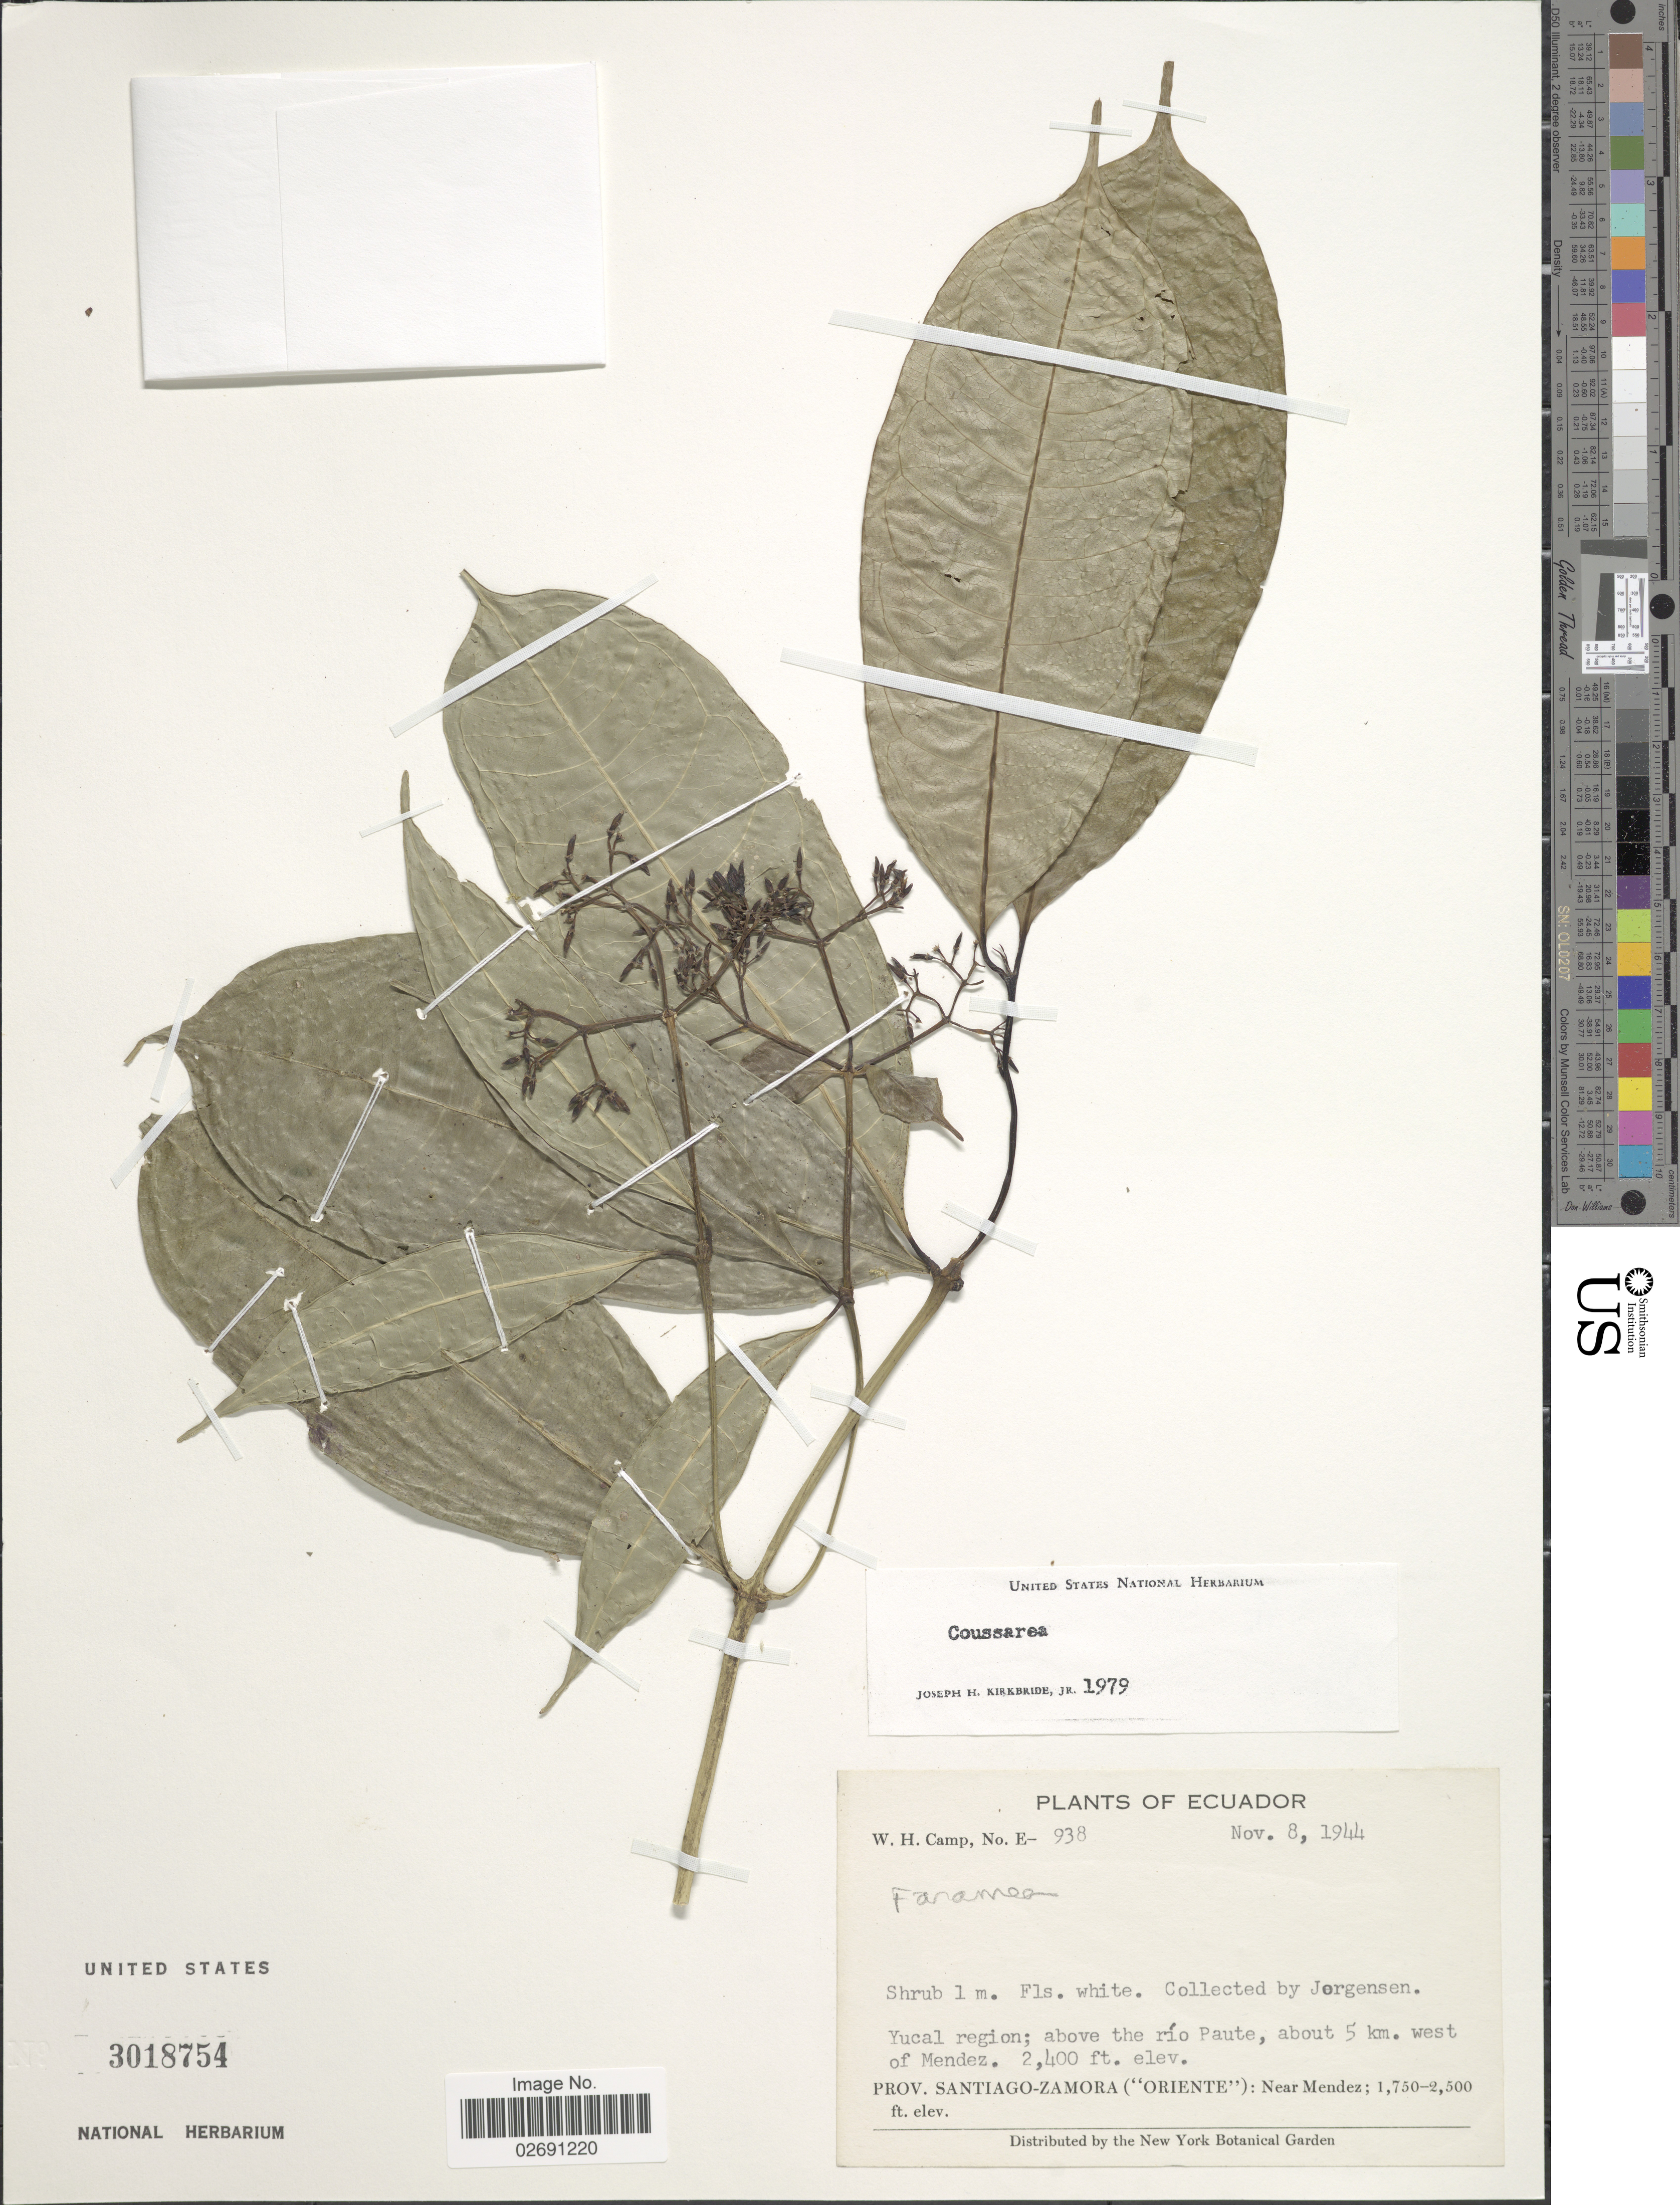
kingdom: Plantae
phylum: Tracheophyta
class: Magnoliopsida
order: Gentianales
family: Rubiaceae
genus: Faramea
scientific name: Faramea sp.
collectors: Jorgensen, -- & W. H. Camp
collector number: E-9378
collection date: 1944-11-08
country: Ecuador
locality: Yuca region: above the rio Paute, about 5 km. west of Mendez, Prov. Santiago-Zamora ("Oriente"): near Mendez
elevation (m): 732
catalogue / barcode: US 3018754